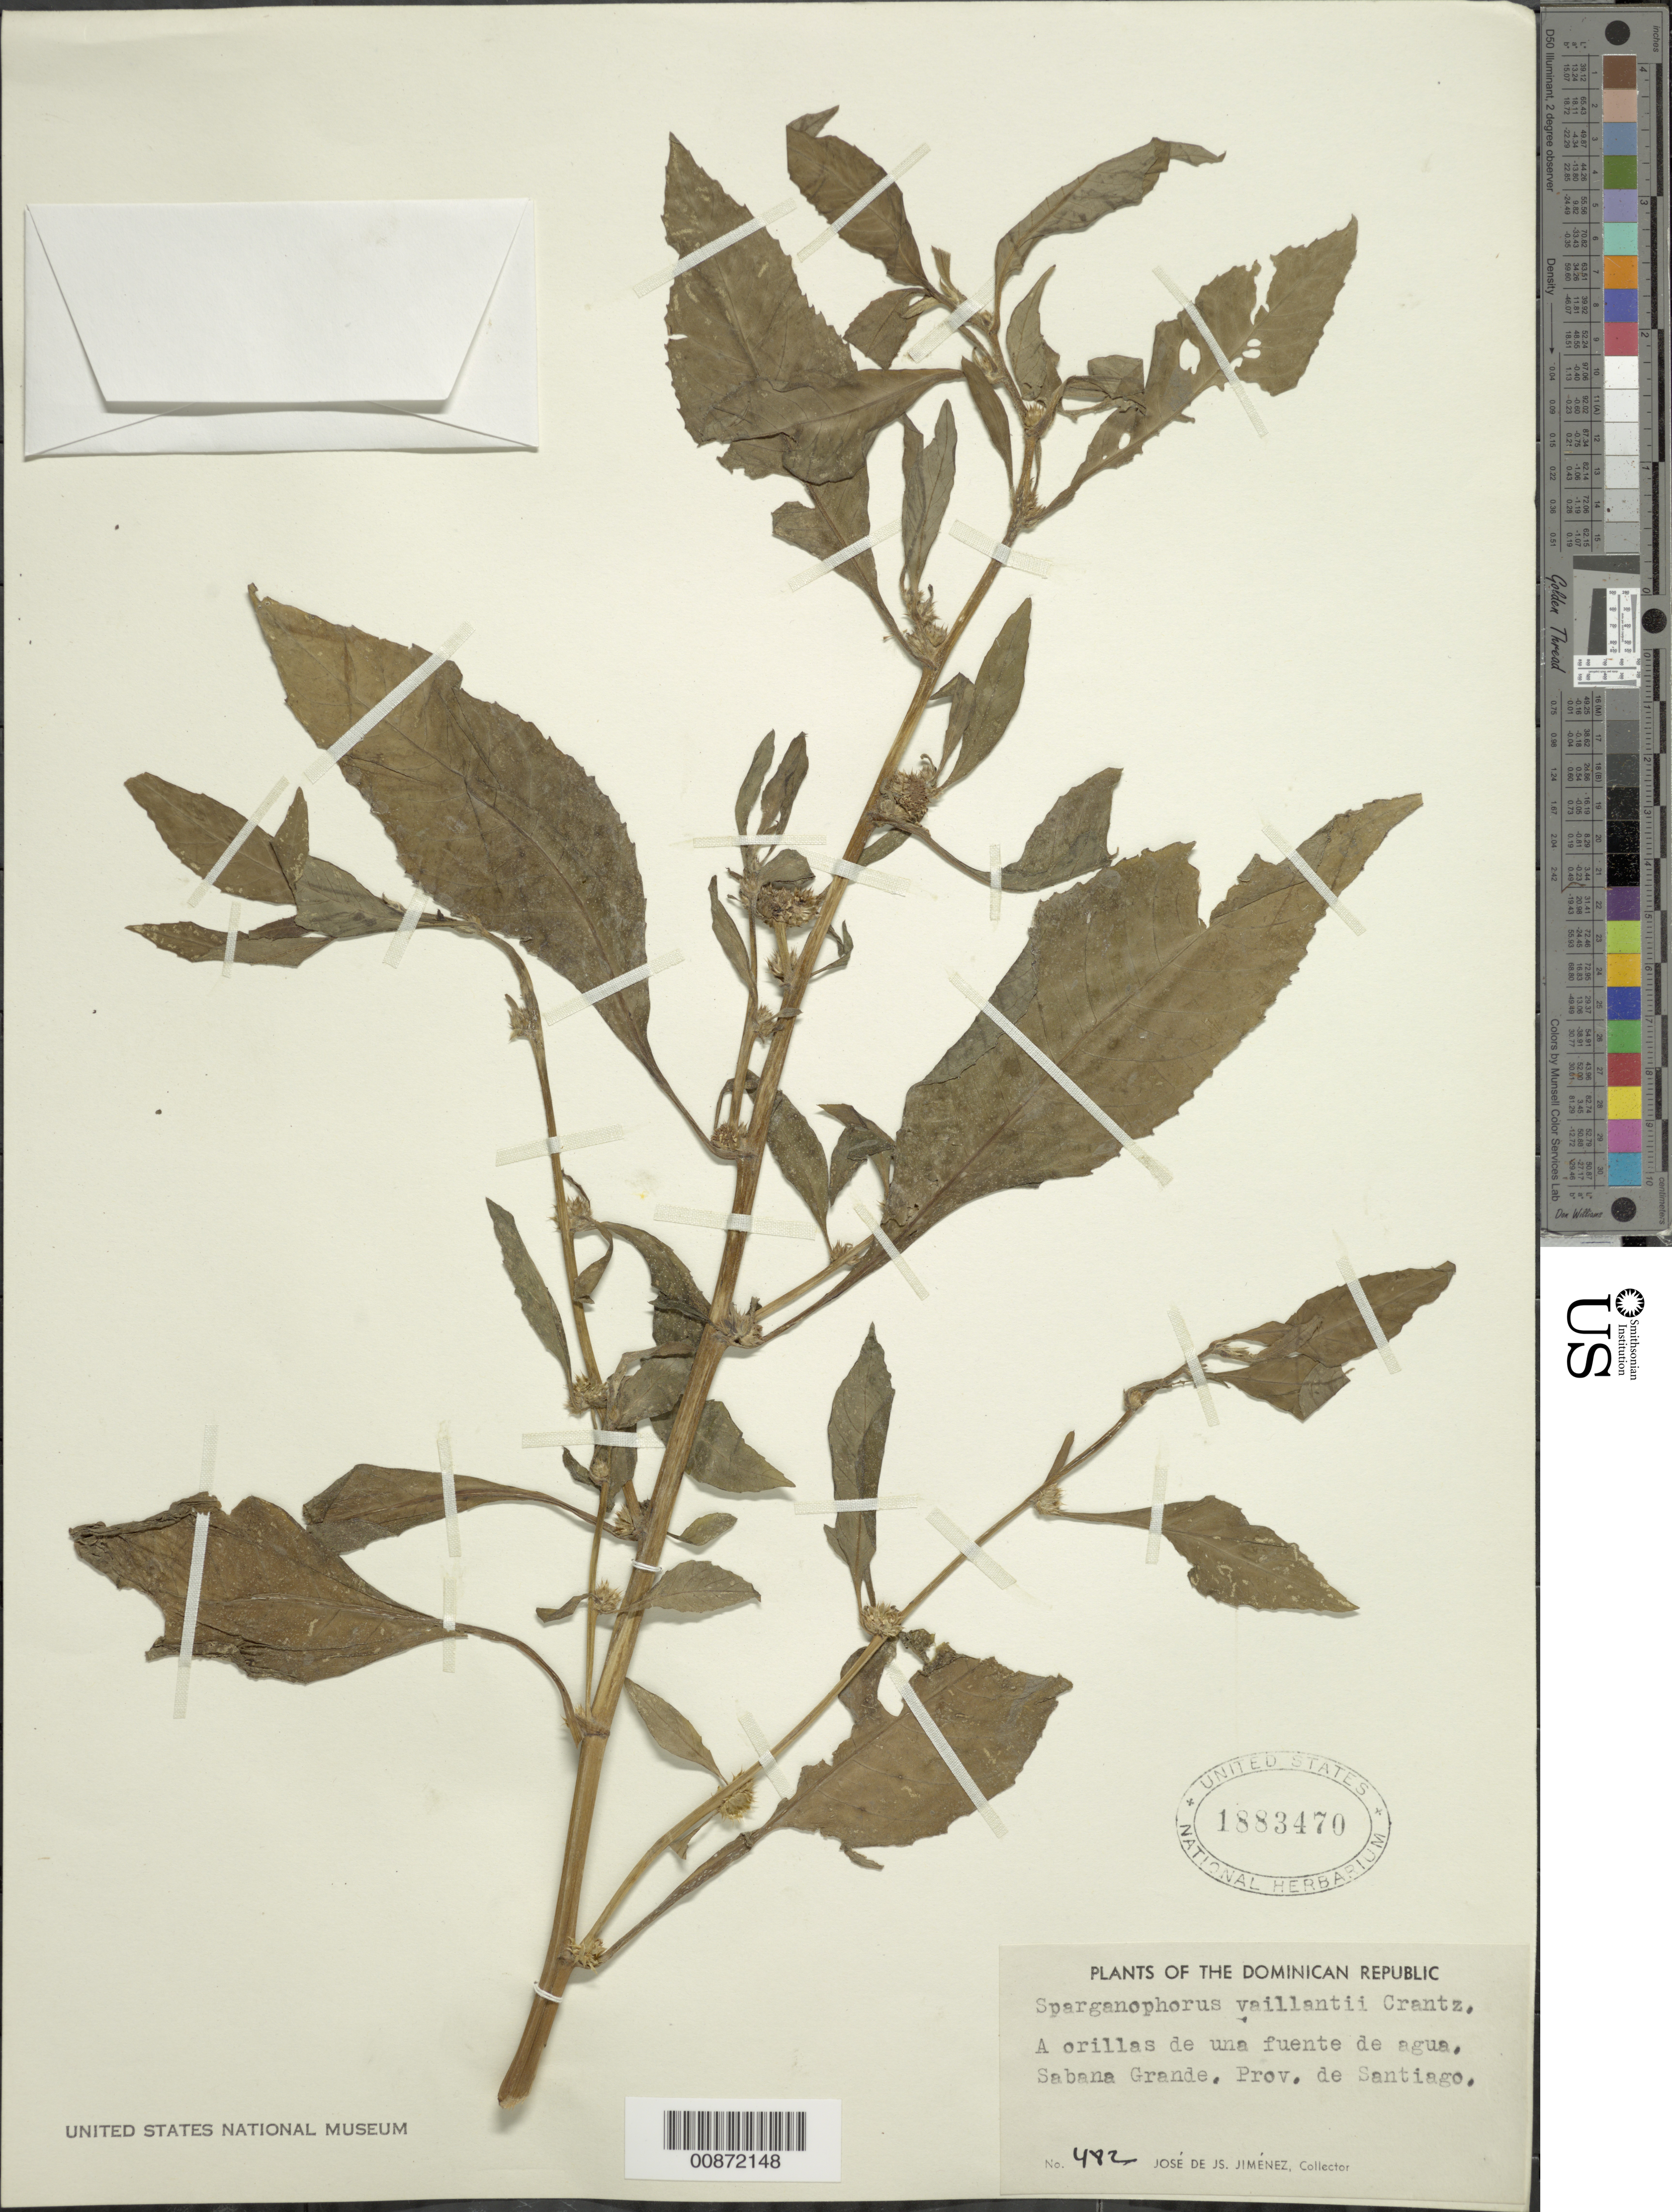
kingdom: Plantae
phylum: Tracheophyta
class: Magnoliopsida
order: Asterales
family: Asteraceae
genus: Struchium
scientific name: Struchium sparganophorum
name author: (L.) Kuntze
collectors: J. J. Jiménez Almonte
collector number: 482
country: Dominican Republic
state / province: Santiago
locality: Sabana Grande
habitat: A orillas de una fuente de agua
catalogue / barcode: US 1883470